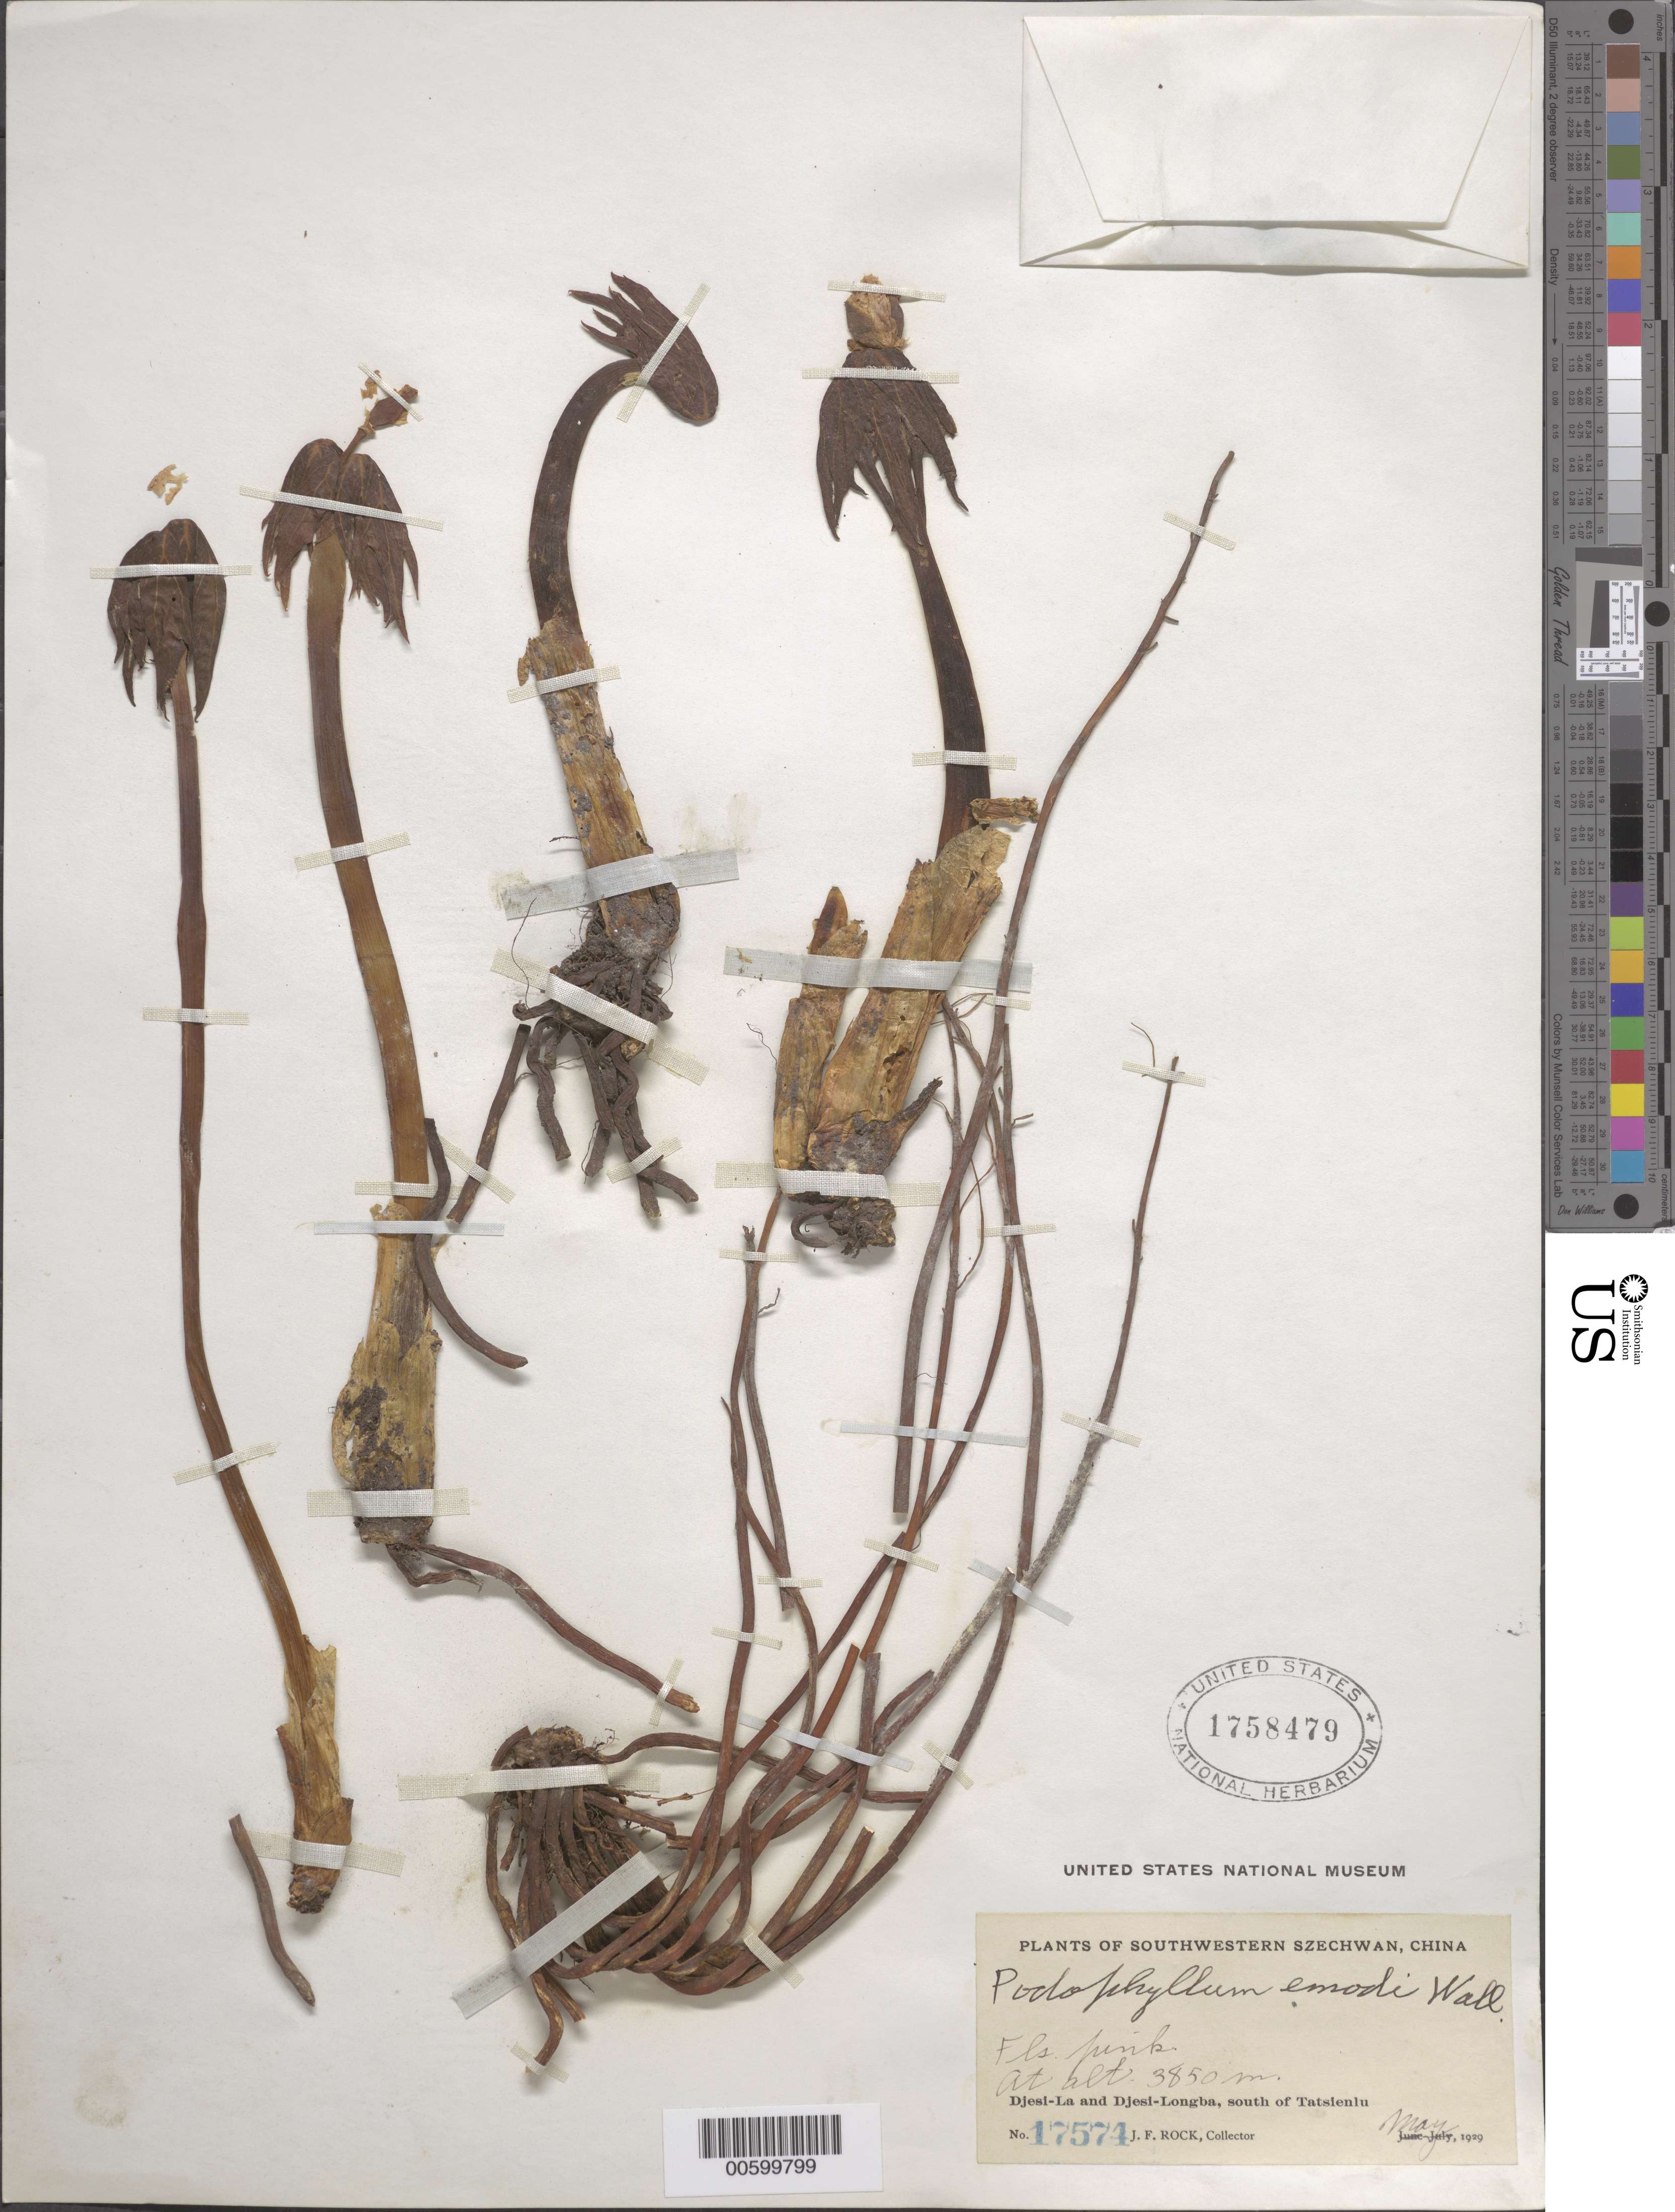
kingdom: Plantae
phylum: Tracheophyta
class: Magnoliopsida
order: Ranunculales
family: Berberidaceae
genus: Sinopodophyllum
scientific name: Sinopodophyllum hexandrum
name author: (Royle) T.S.Ying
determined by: Strong, Mark T., (BOT), Smithsonian Institution - National Museum of Natural History (UNITED STATES)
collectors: J. F. Rock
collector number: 17574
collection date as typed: May 1929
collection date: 1929-05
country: China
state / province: Sichuan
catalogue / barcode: US 1758479